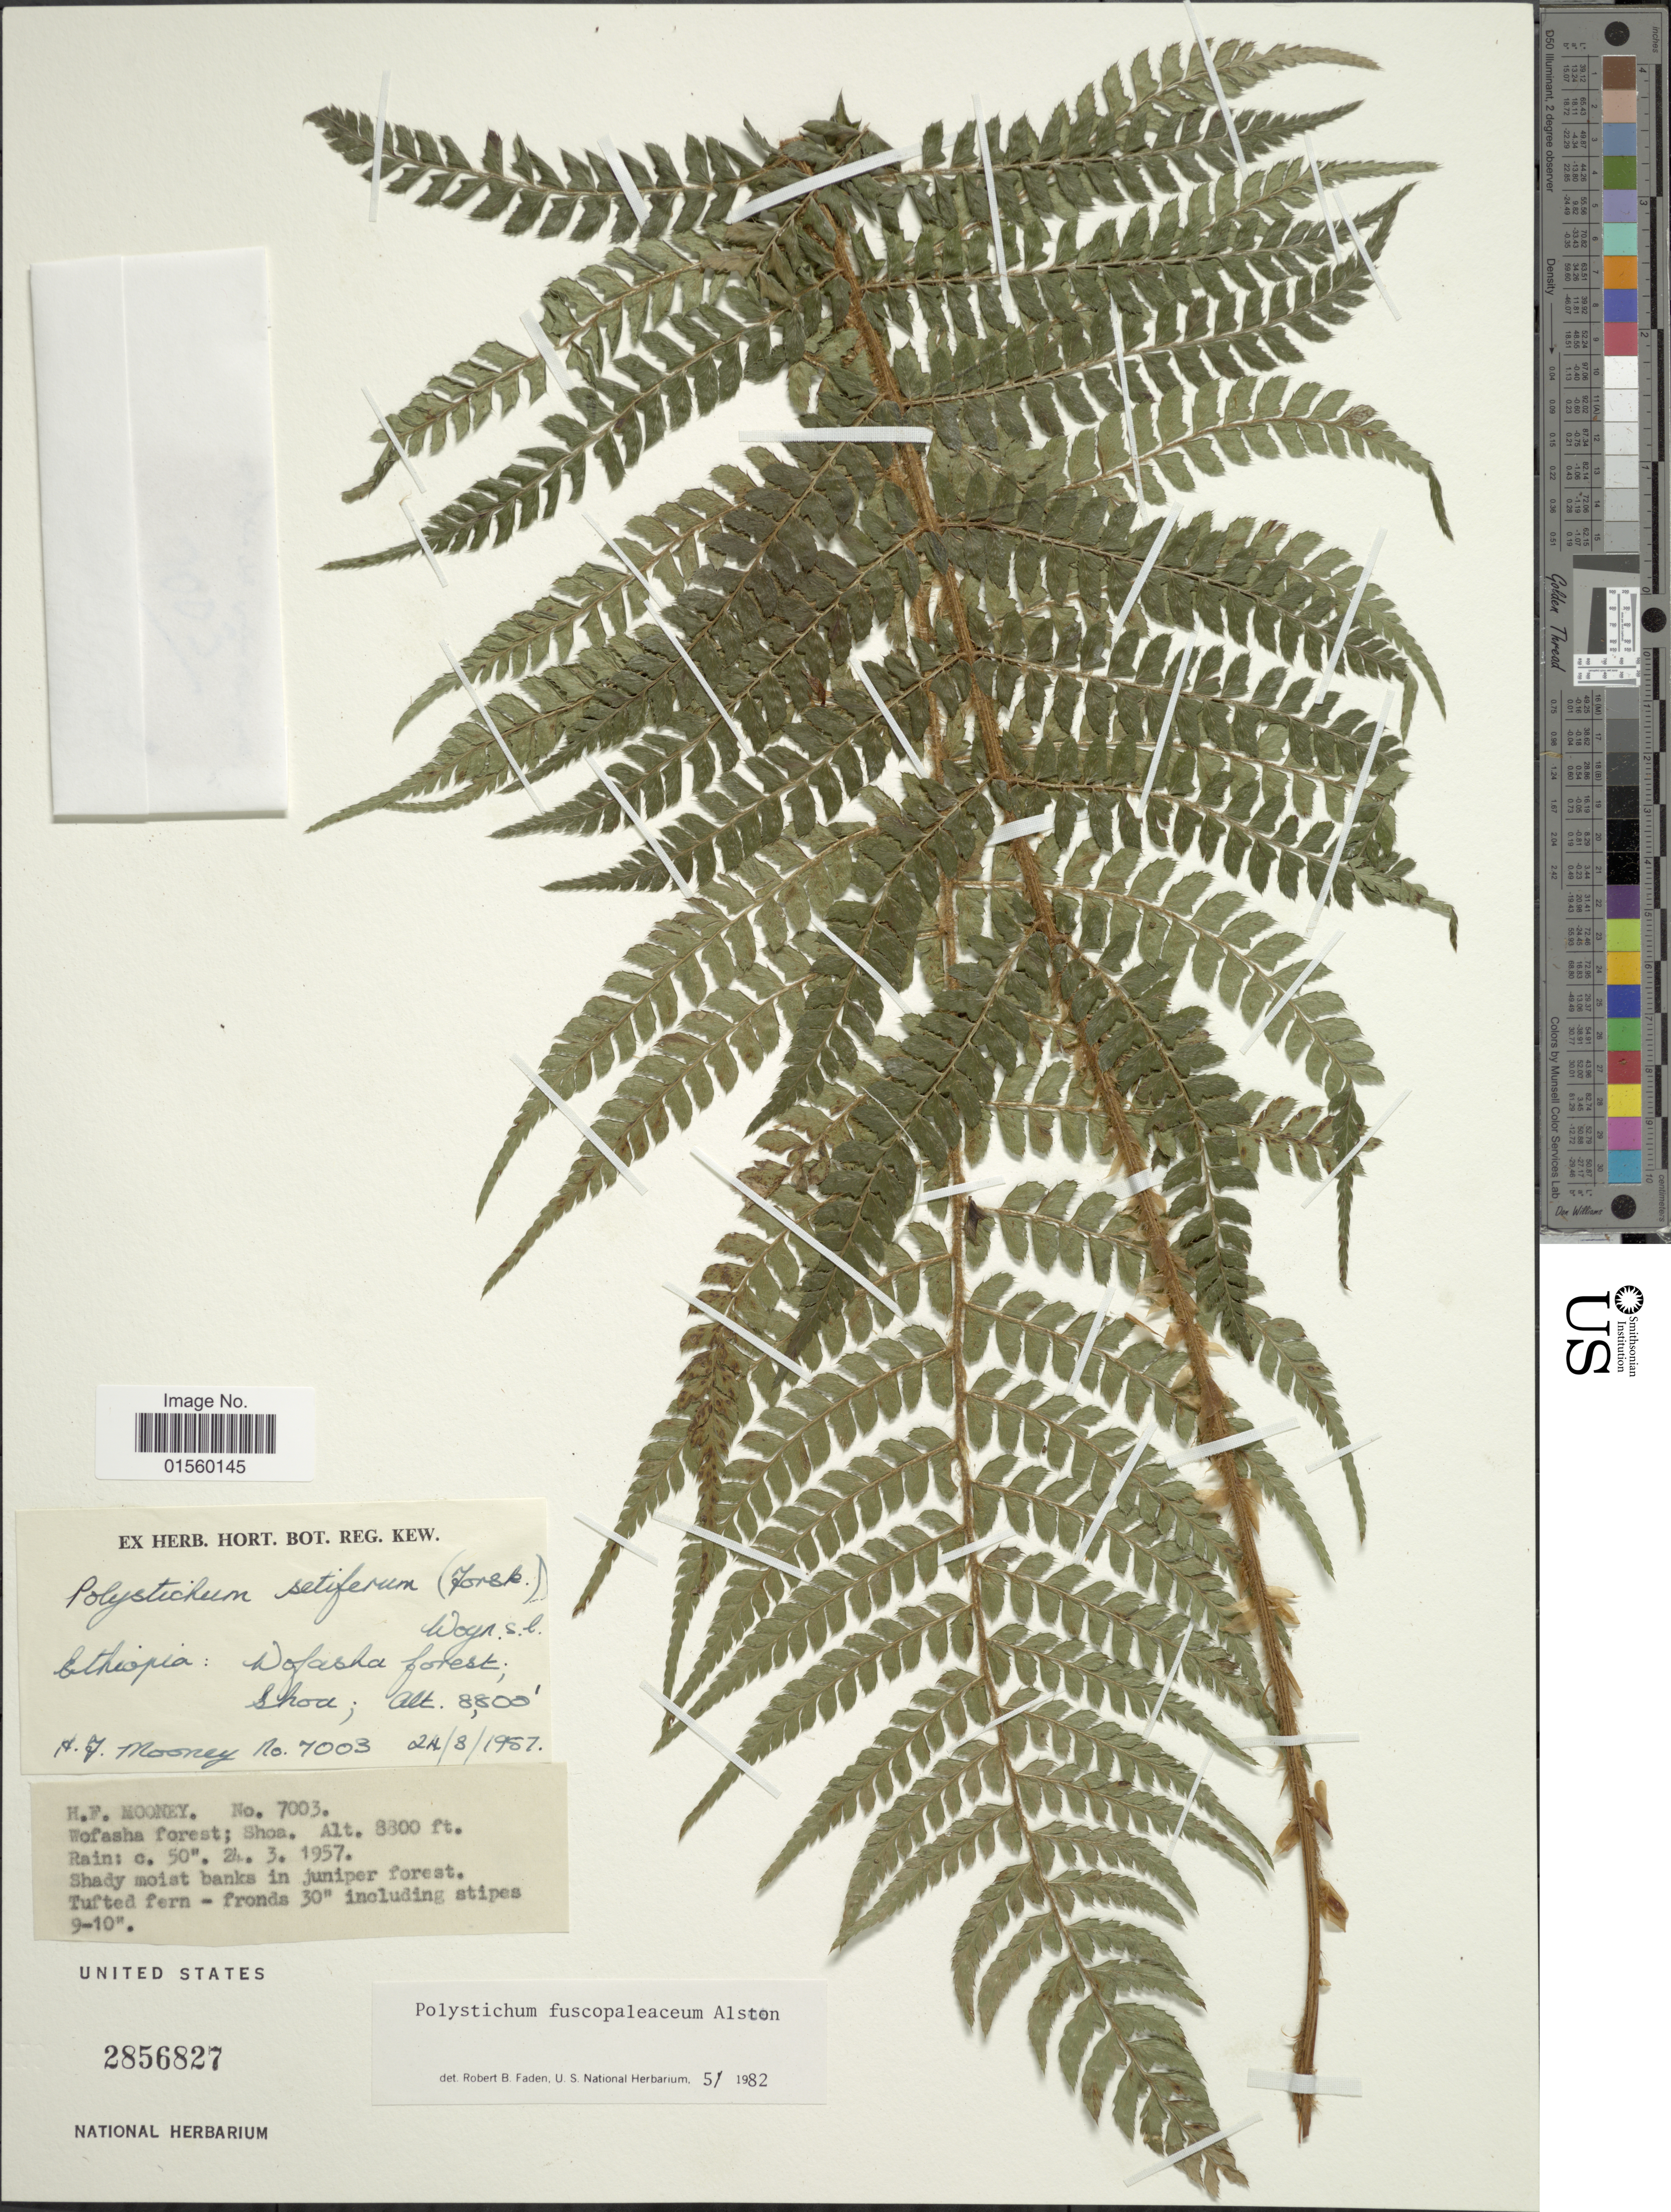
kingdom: Plantae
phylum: Tracheophyta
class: Polypodiopsida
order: Polypodiales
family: Dryopteridaceae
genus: Polystichum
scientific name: Polystichum fuscopaleaceum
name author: Alston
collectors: H. Mooney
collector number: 7003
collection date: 1957-08-24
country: Ethiopia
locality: Wofasha forest; Shoa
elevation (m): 2682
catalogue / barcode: US 2856827